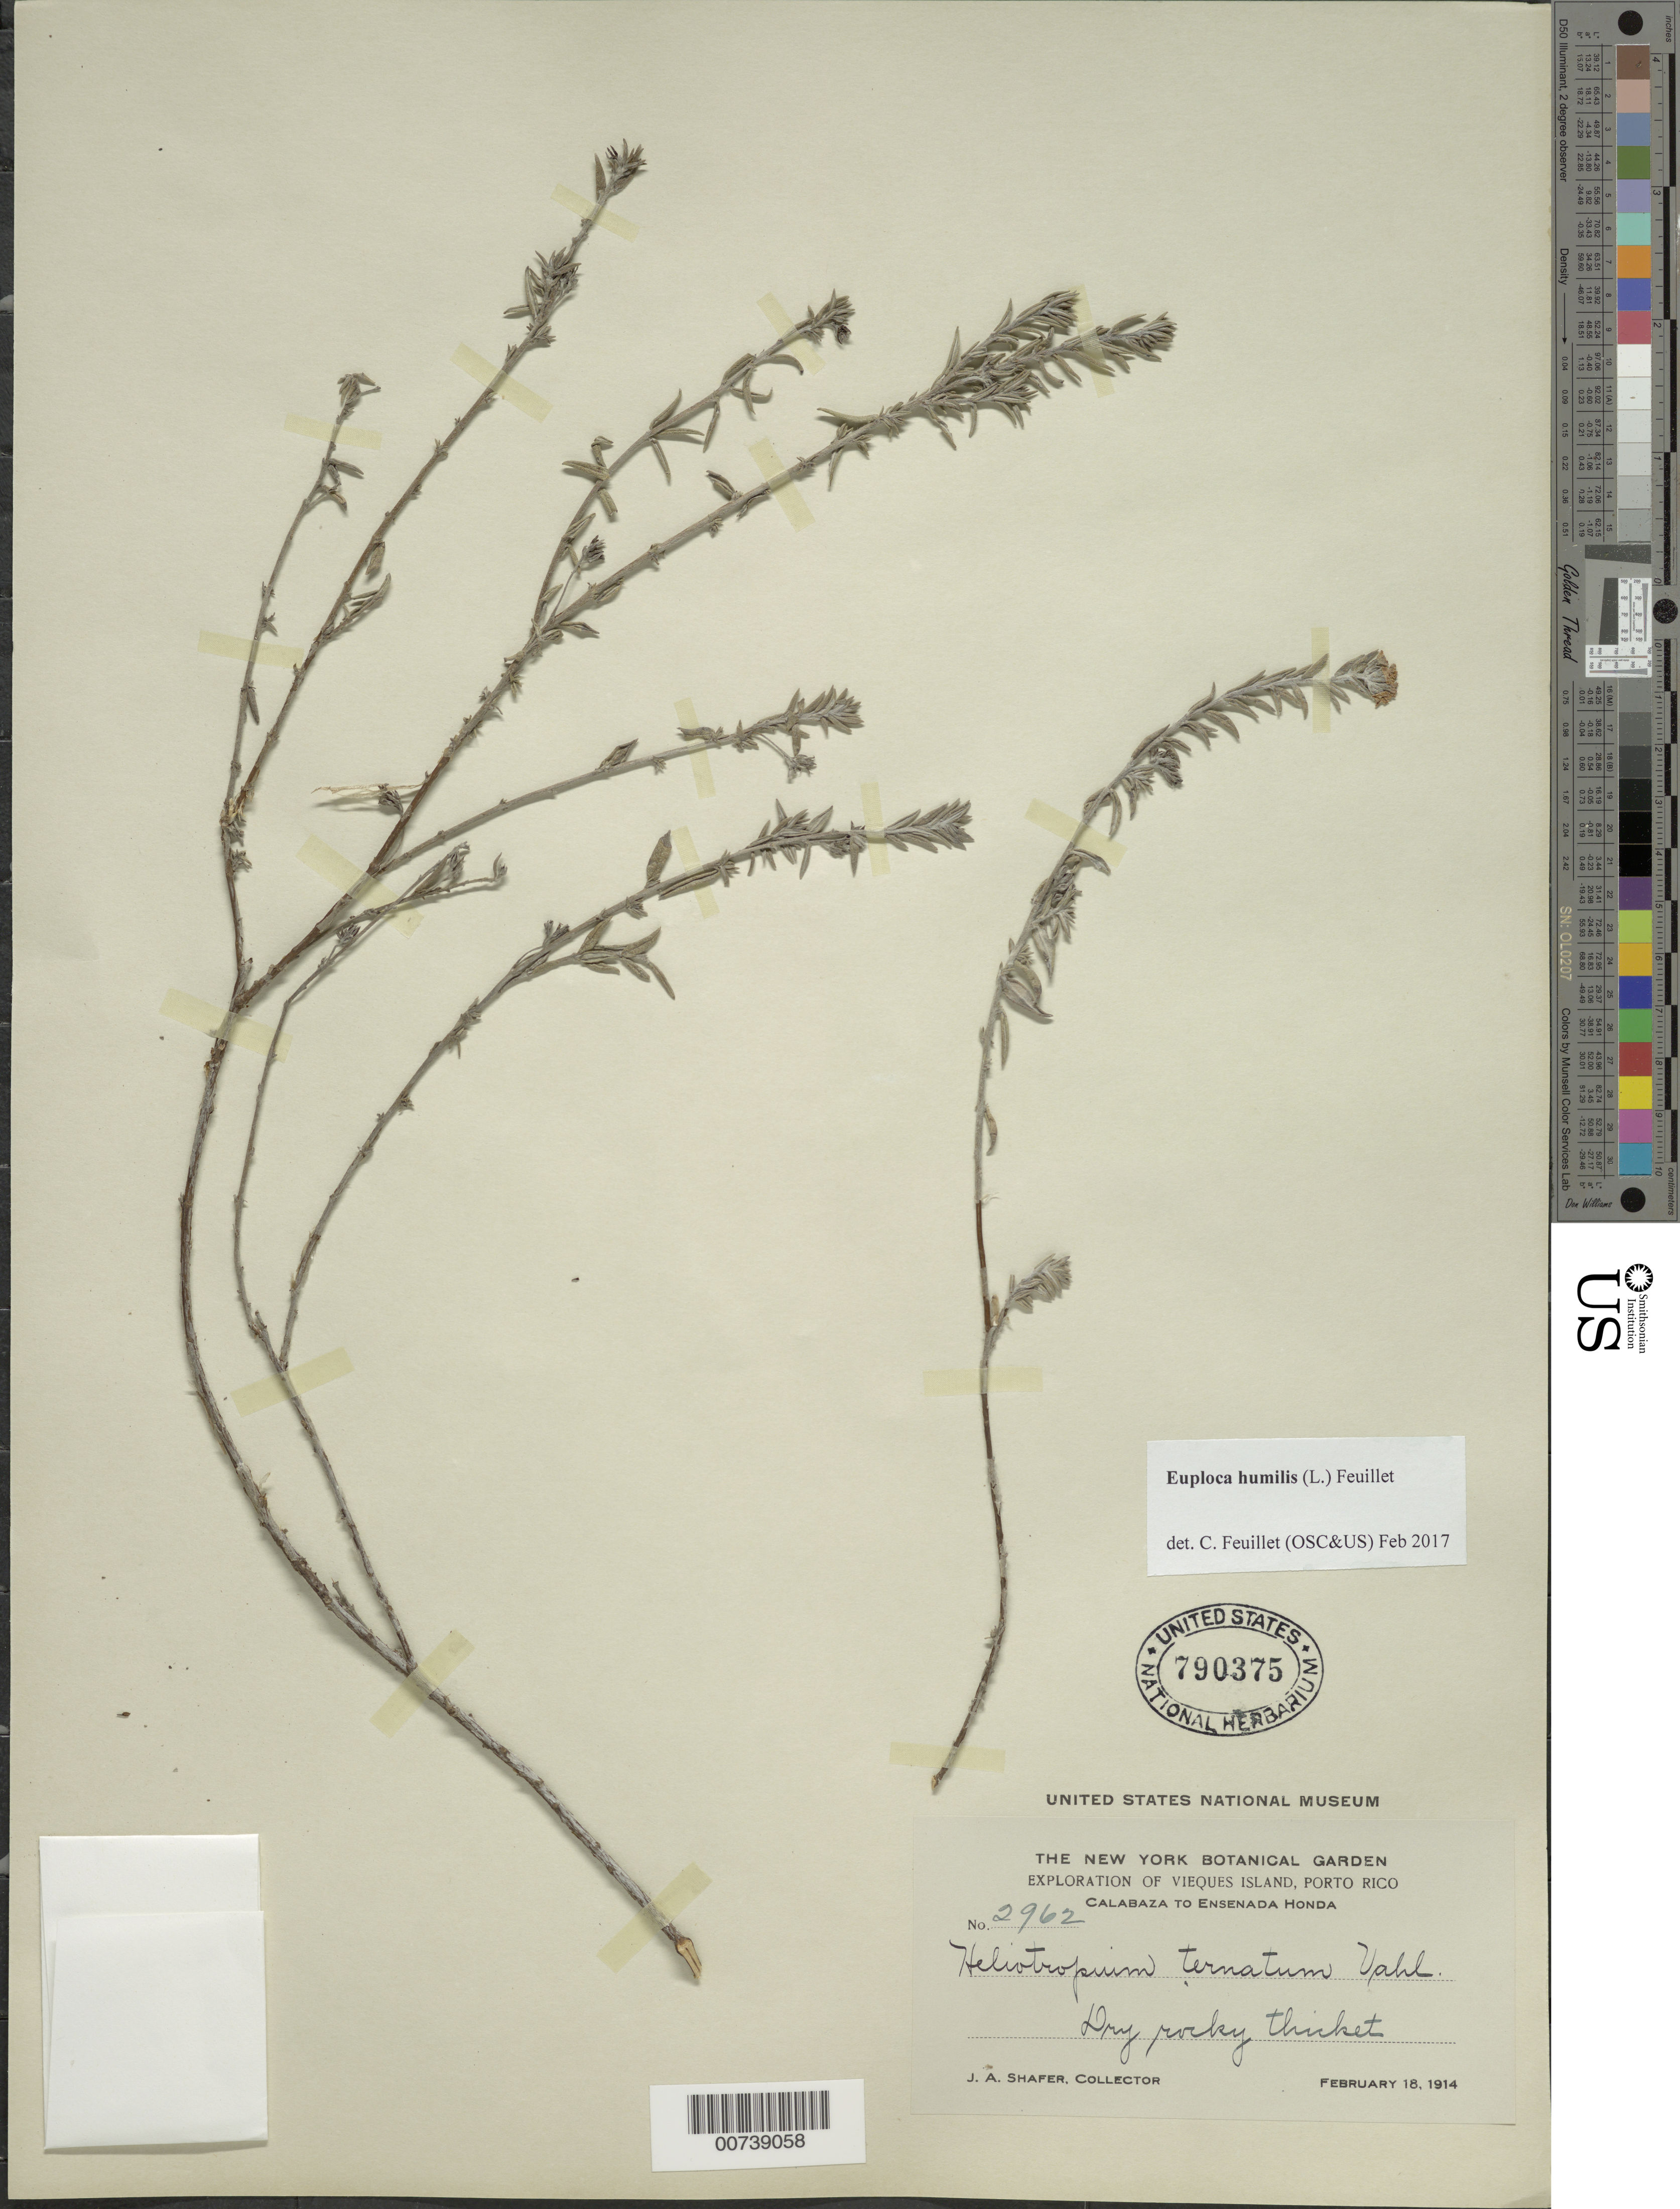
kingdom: Plantae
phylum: Tracheophyta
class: Magnoliopsida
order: Boraginales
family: Heliotropiaceae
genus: Euploca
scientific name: Euploca humilis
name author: (L.) Feuillet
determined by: Feuillet, C.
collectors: J. A. Shafer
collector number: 2962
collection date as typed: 18 Feb 1914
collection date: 1914-02-18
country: Puerto Rico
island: Vieques I.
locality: Calabaza to Ensenada Honda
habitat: Dry rocky thicket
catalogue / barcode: US 790375